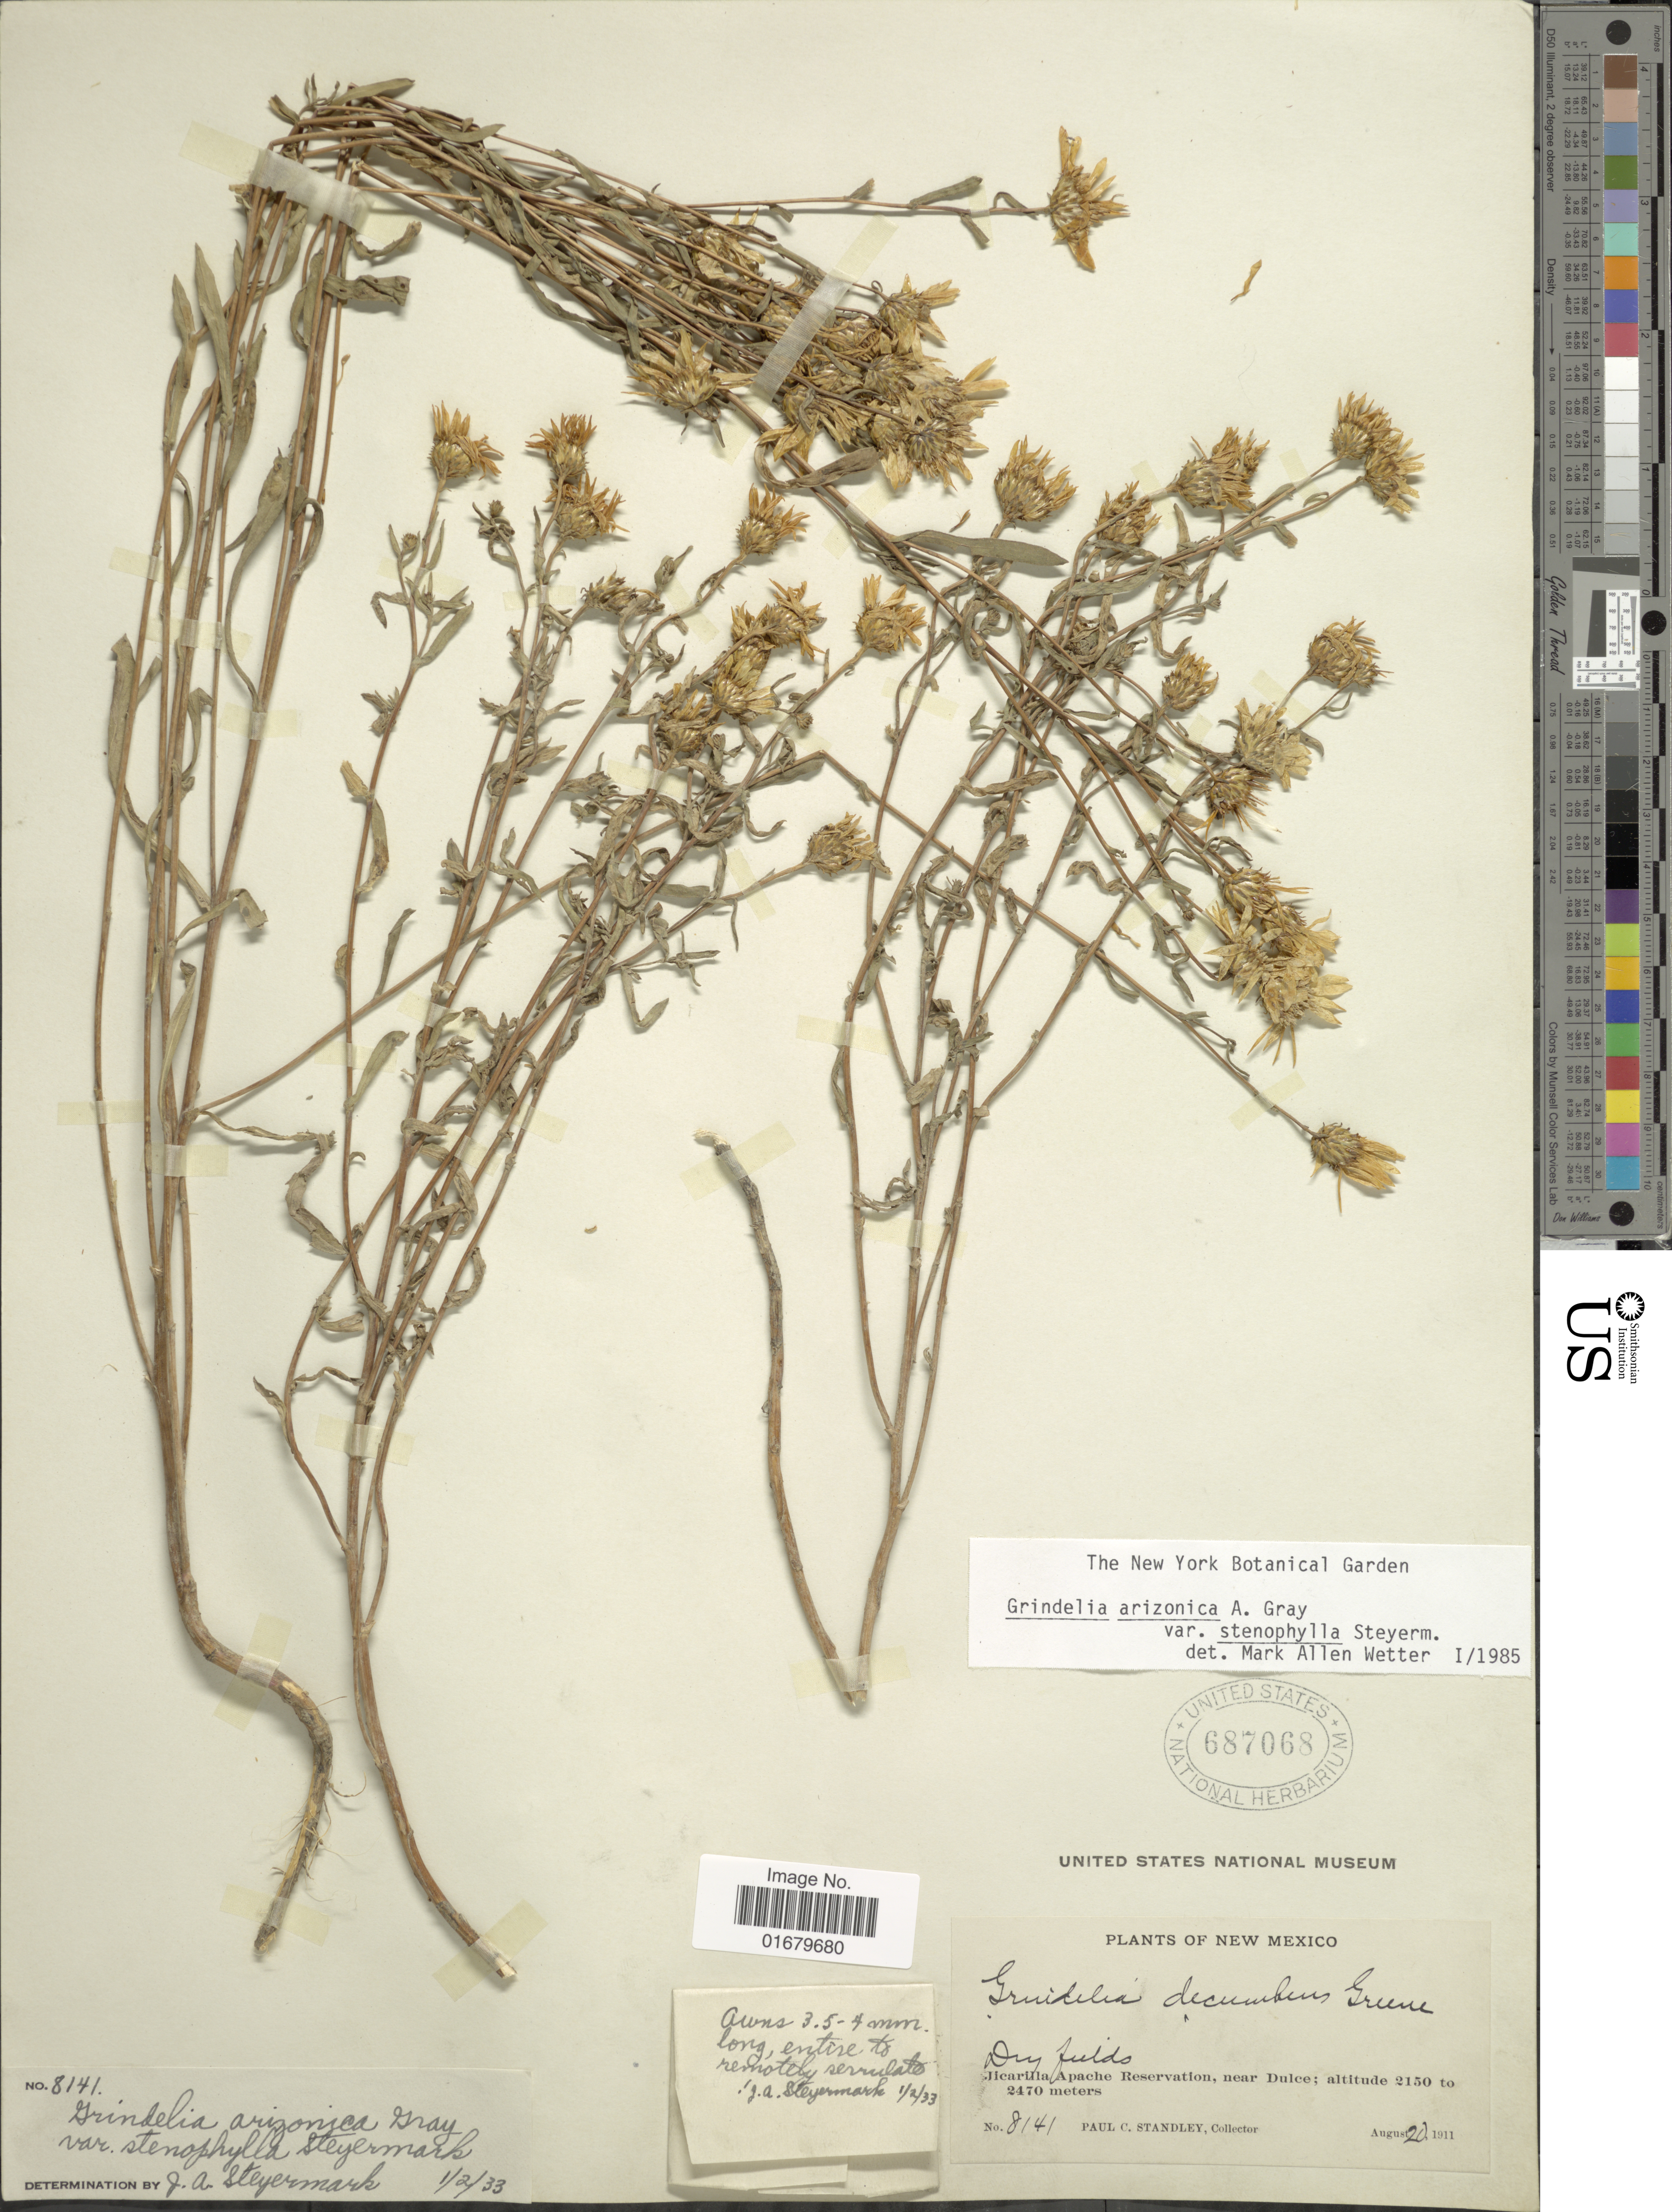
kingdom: Plantae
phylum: Tracheophyta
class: Magnoliopsida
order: Asterales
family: Asteraceae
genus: Grindelia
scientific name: Grindelia arizonica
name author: A. Gray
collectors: P. C. Standley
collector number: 8141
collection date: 1911-08-20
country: United States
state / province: New Mexico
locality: Jicariila Apache Reservation, near Dulce.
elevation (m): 2150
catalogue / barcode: US 687068